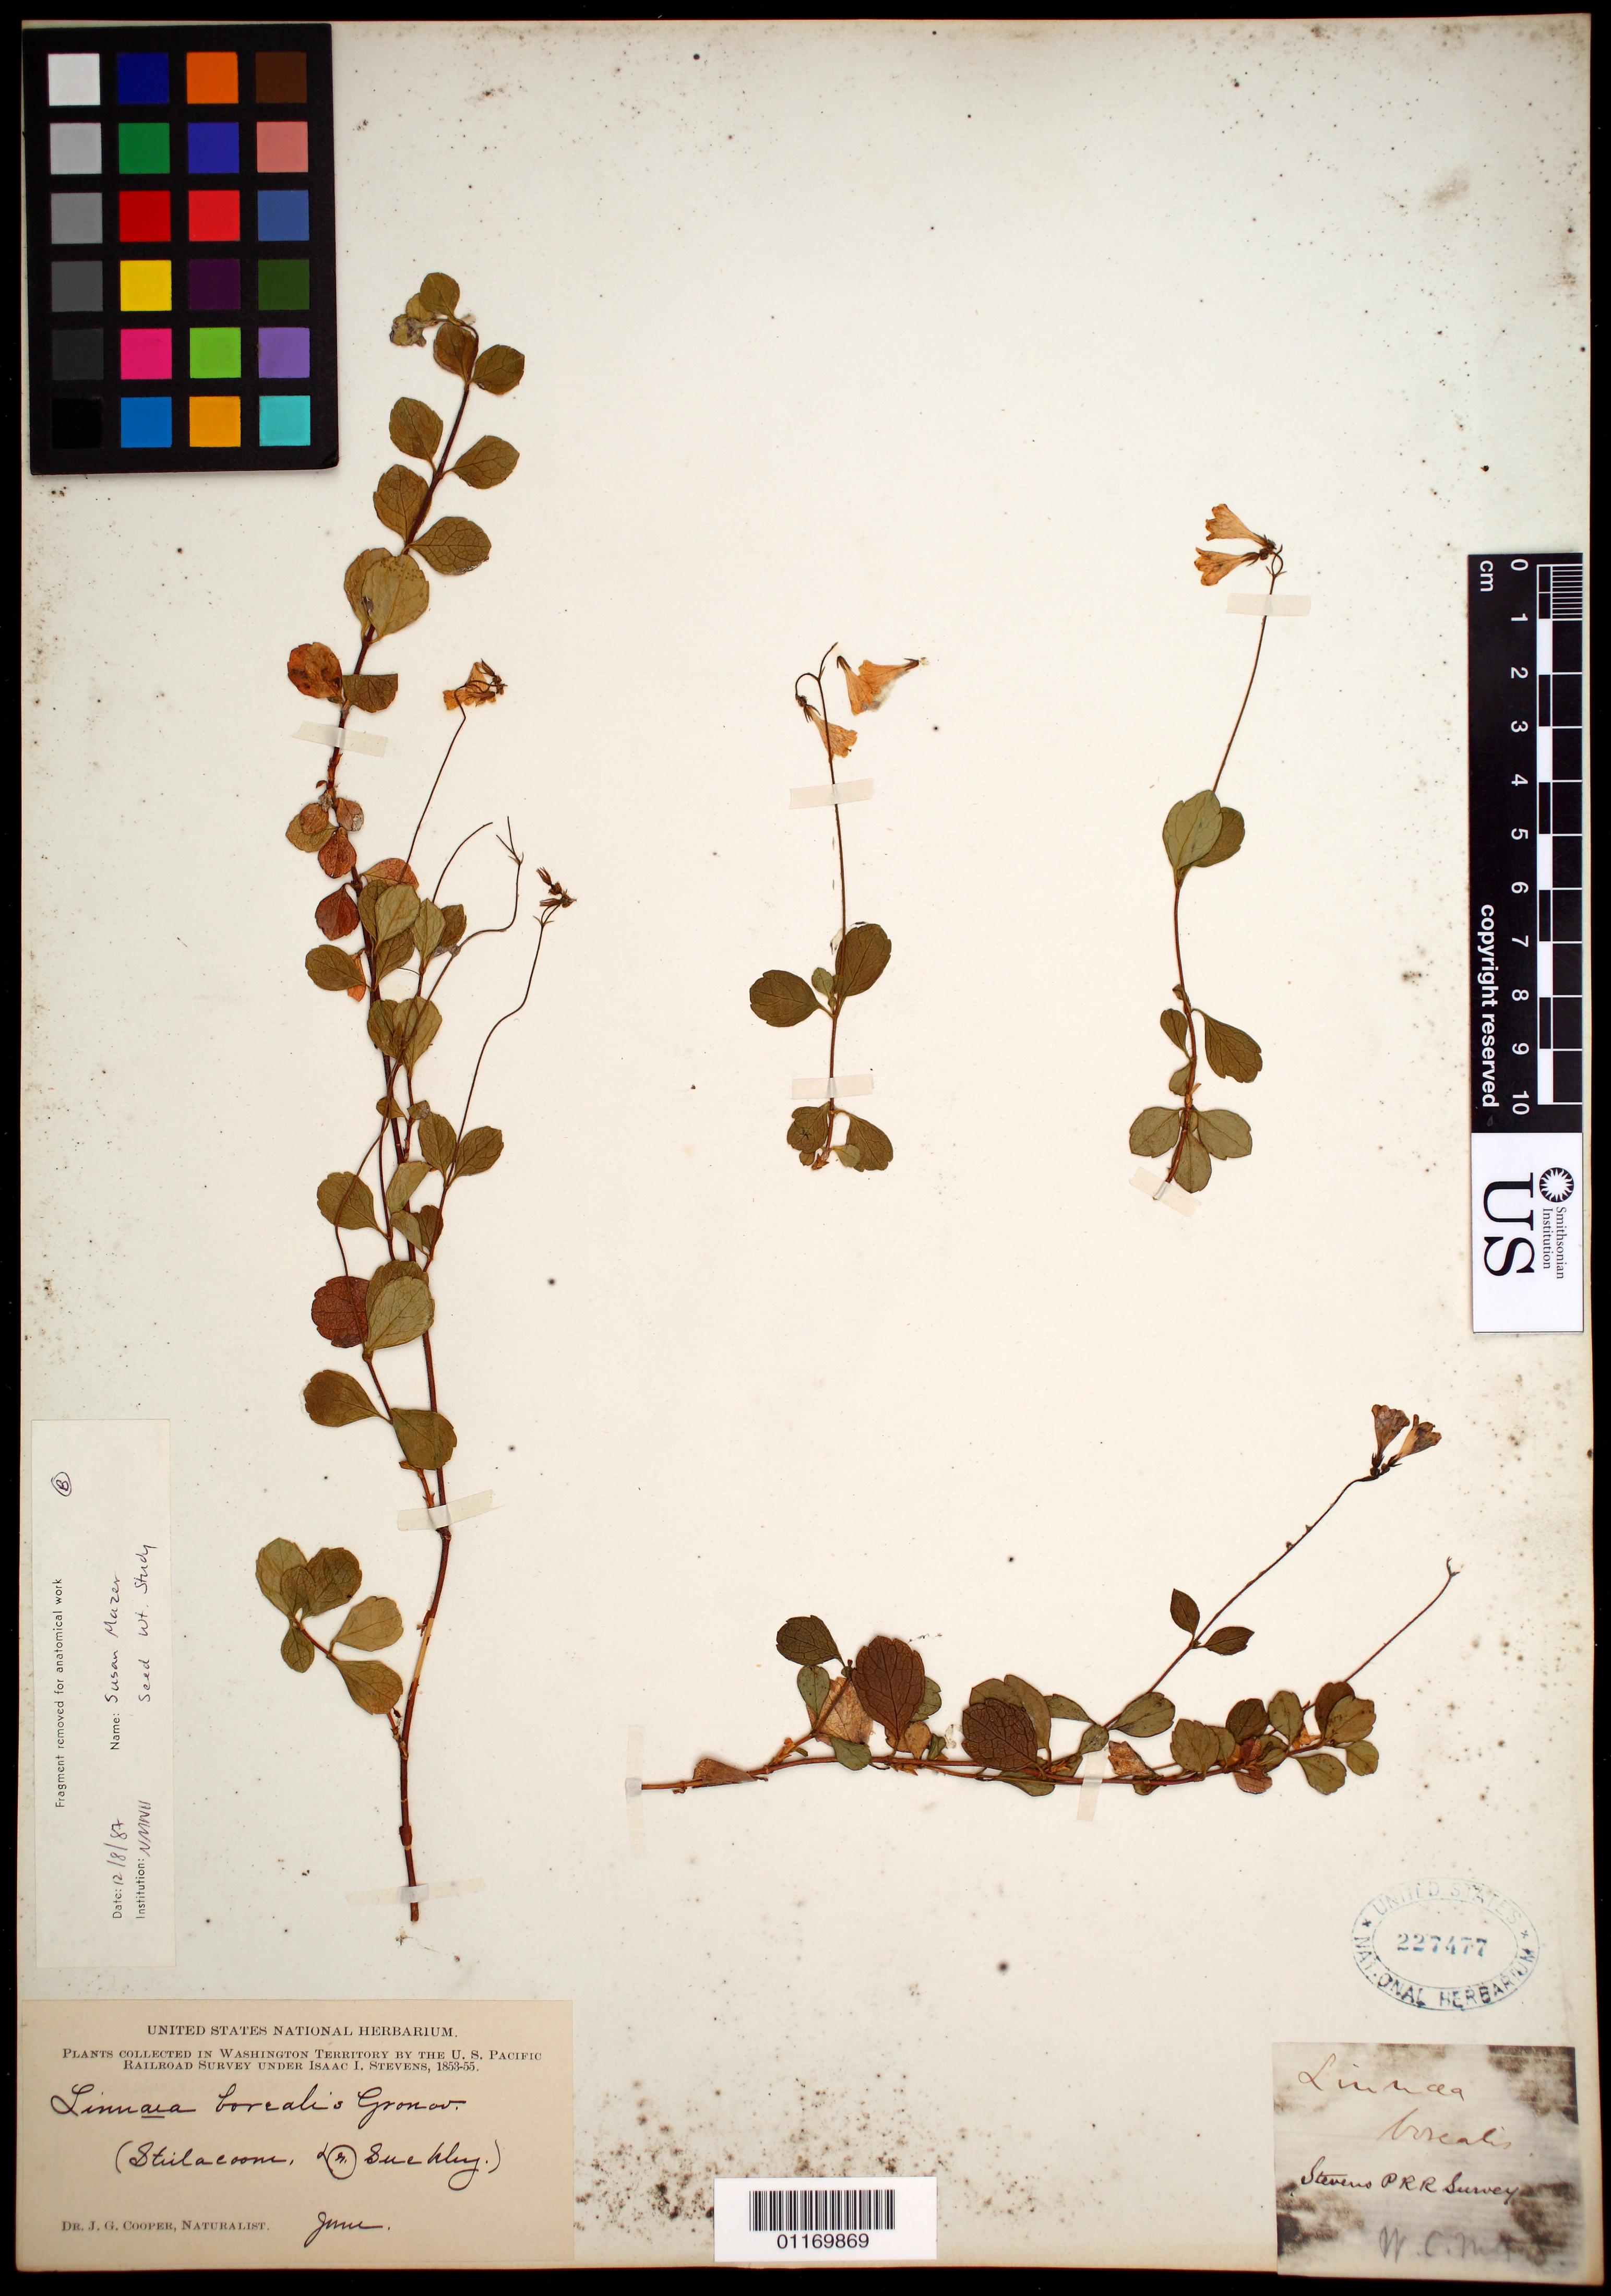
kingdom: Plantae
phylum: Tracheophyta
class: Magnoliopsida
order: Dipsacales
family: Caprifoliaceae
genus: Linnaea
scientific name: Linnaea borealis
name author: L.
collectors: J. G. Cooper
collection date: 1853-06/1855-06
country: United States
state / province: Washington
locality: Steilacoom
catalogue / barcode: US 227477